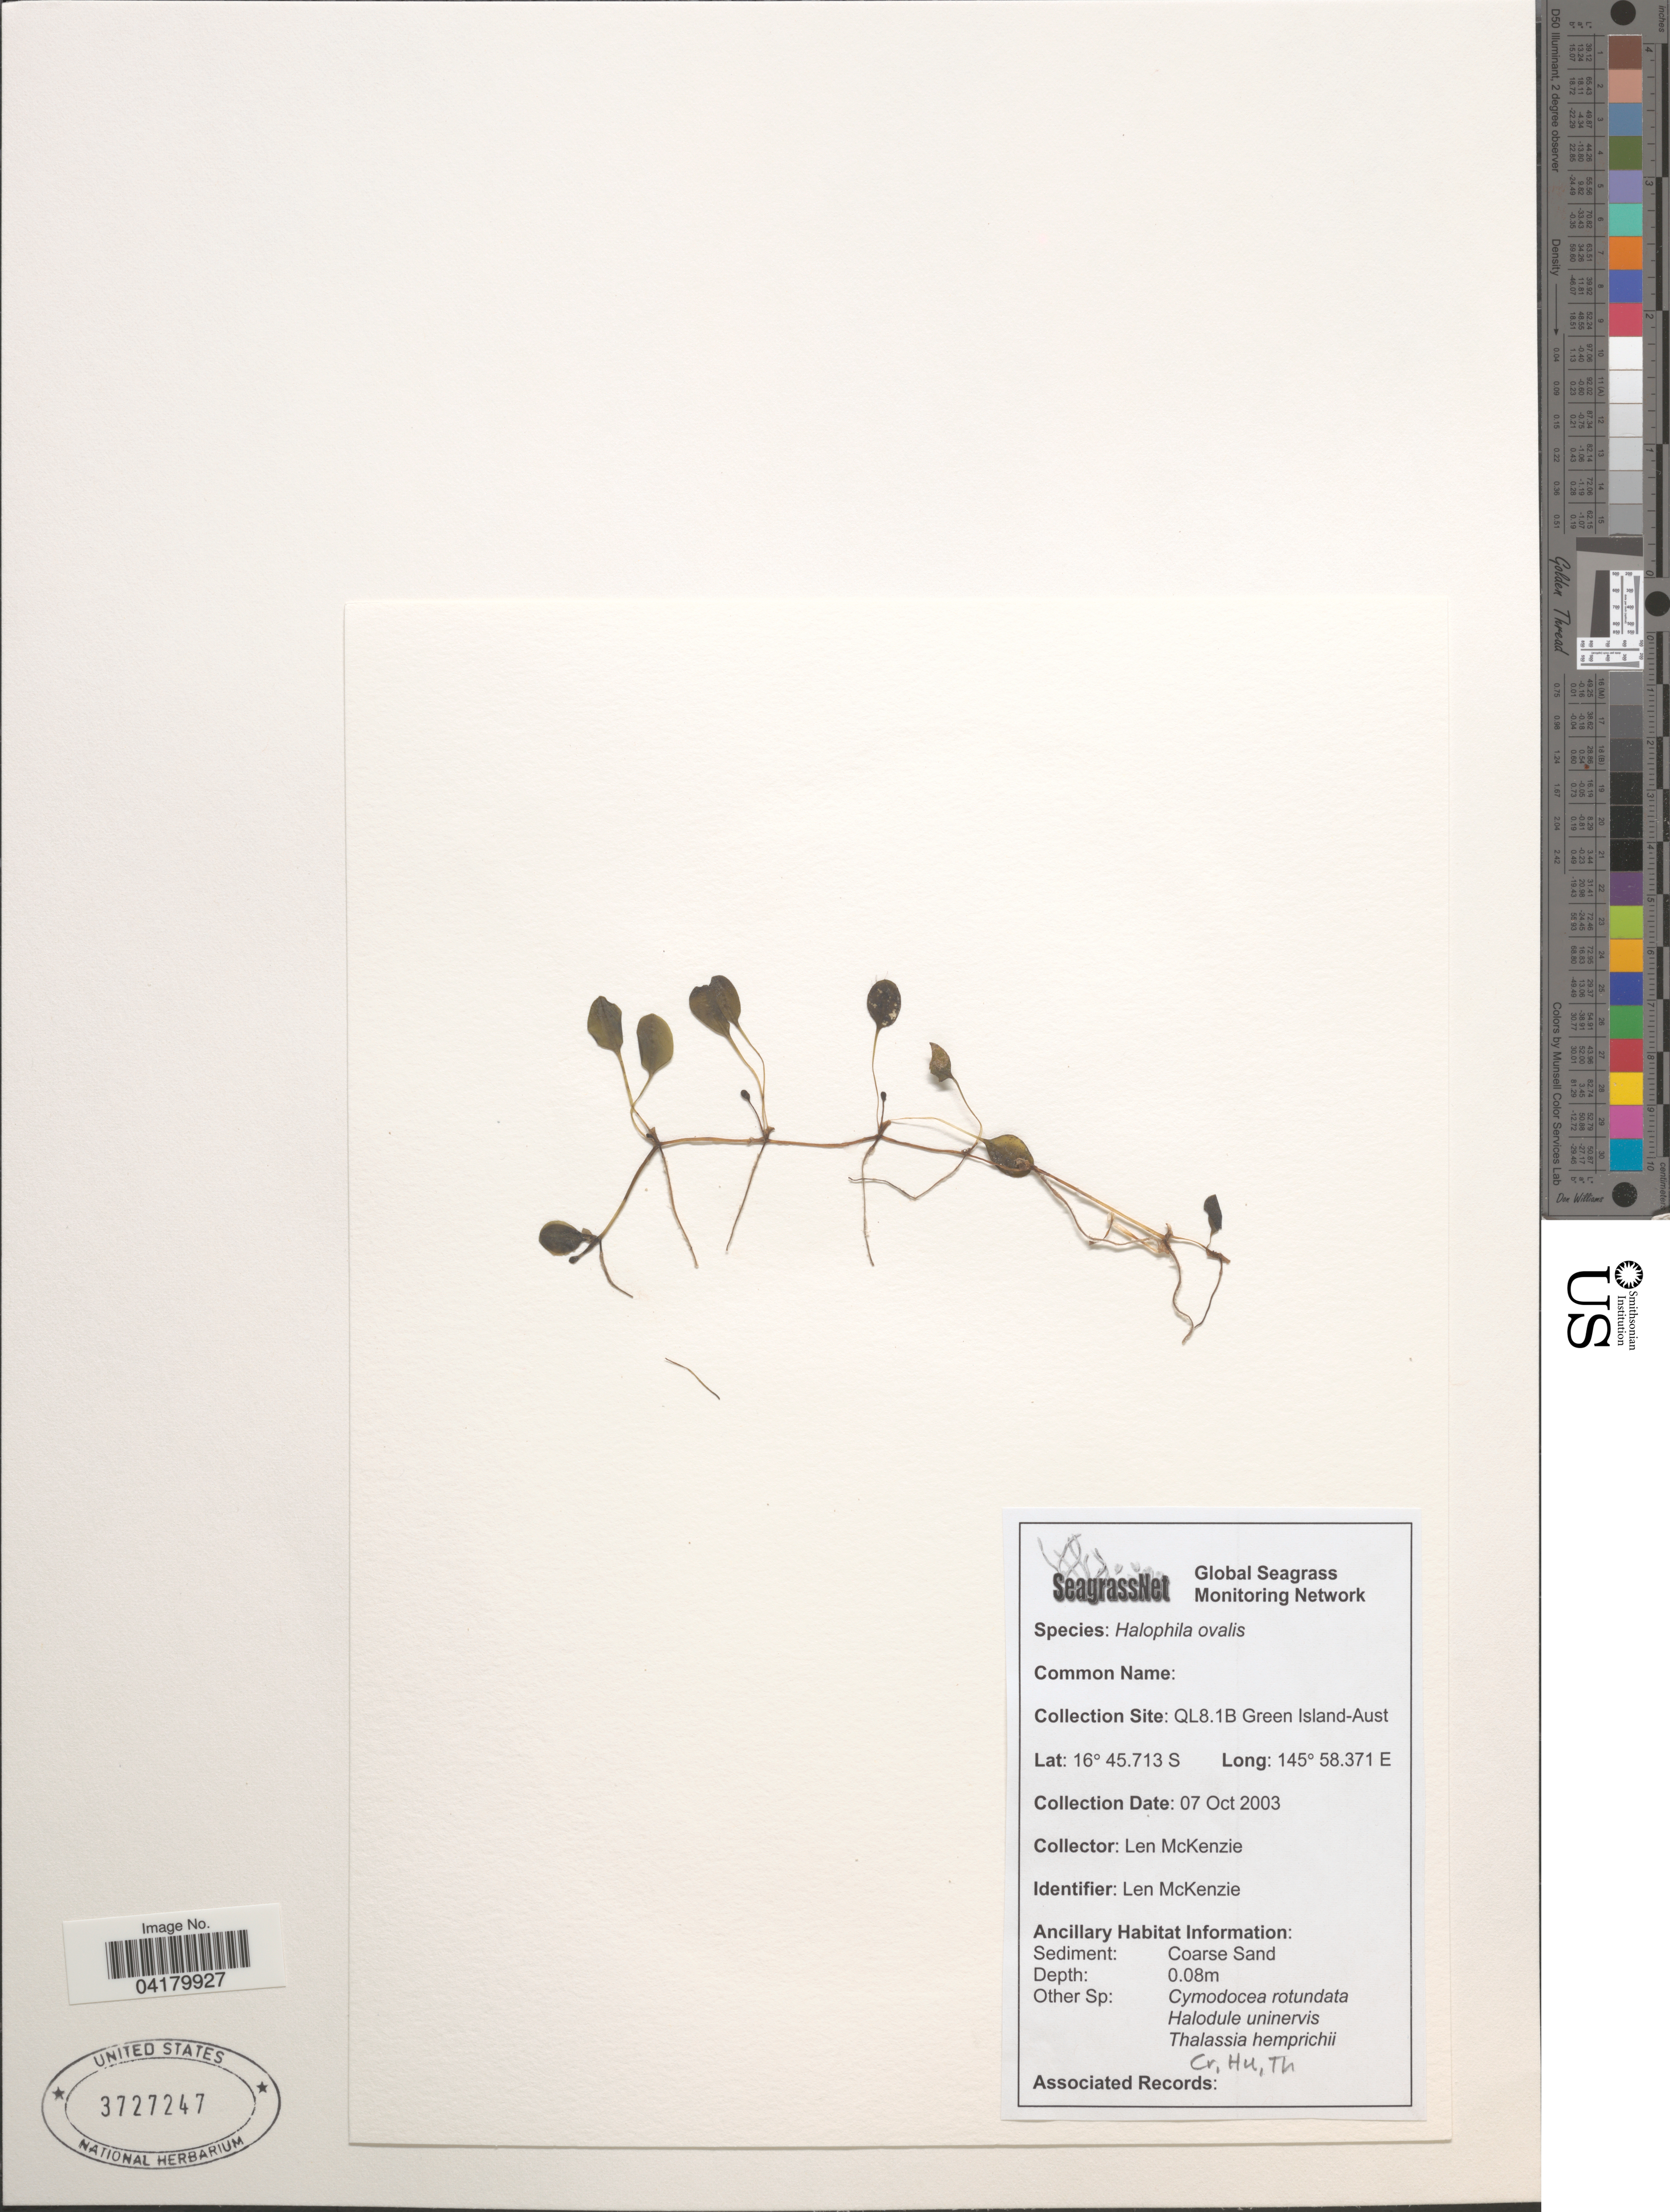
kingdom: Plantae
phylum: Tracheophyta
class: Liliopsida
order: Alismatales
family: Hydrocharitaceae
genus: Halophila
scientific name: Halophila ovalis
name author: (R. Br.) Hook. f.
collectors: L. McKenzie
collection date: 2003-10-07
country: Australia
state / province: Queensland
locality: Collection Site: QL8.1B Green Island.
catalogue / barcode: US 3727247